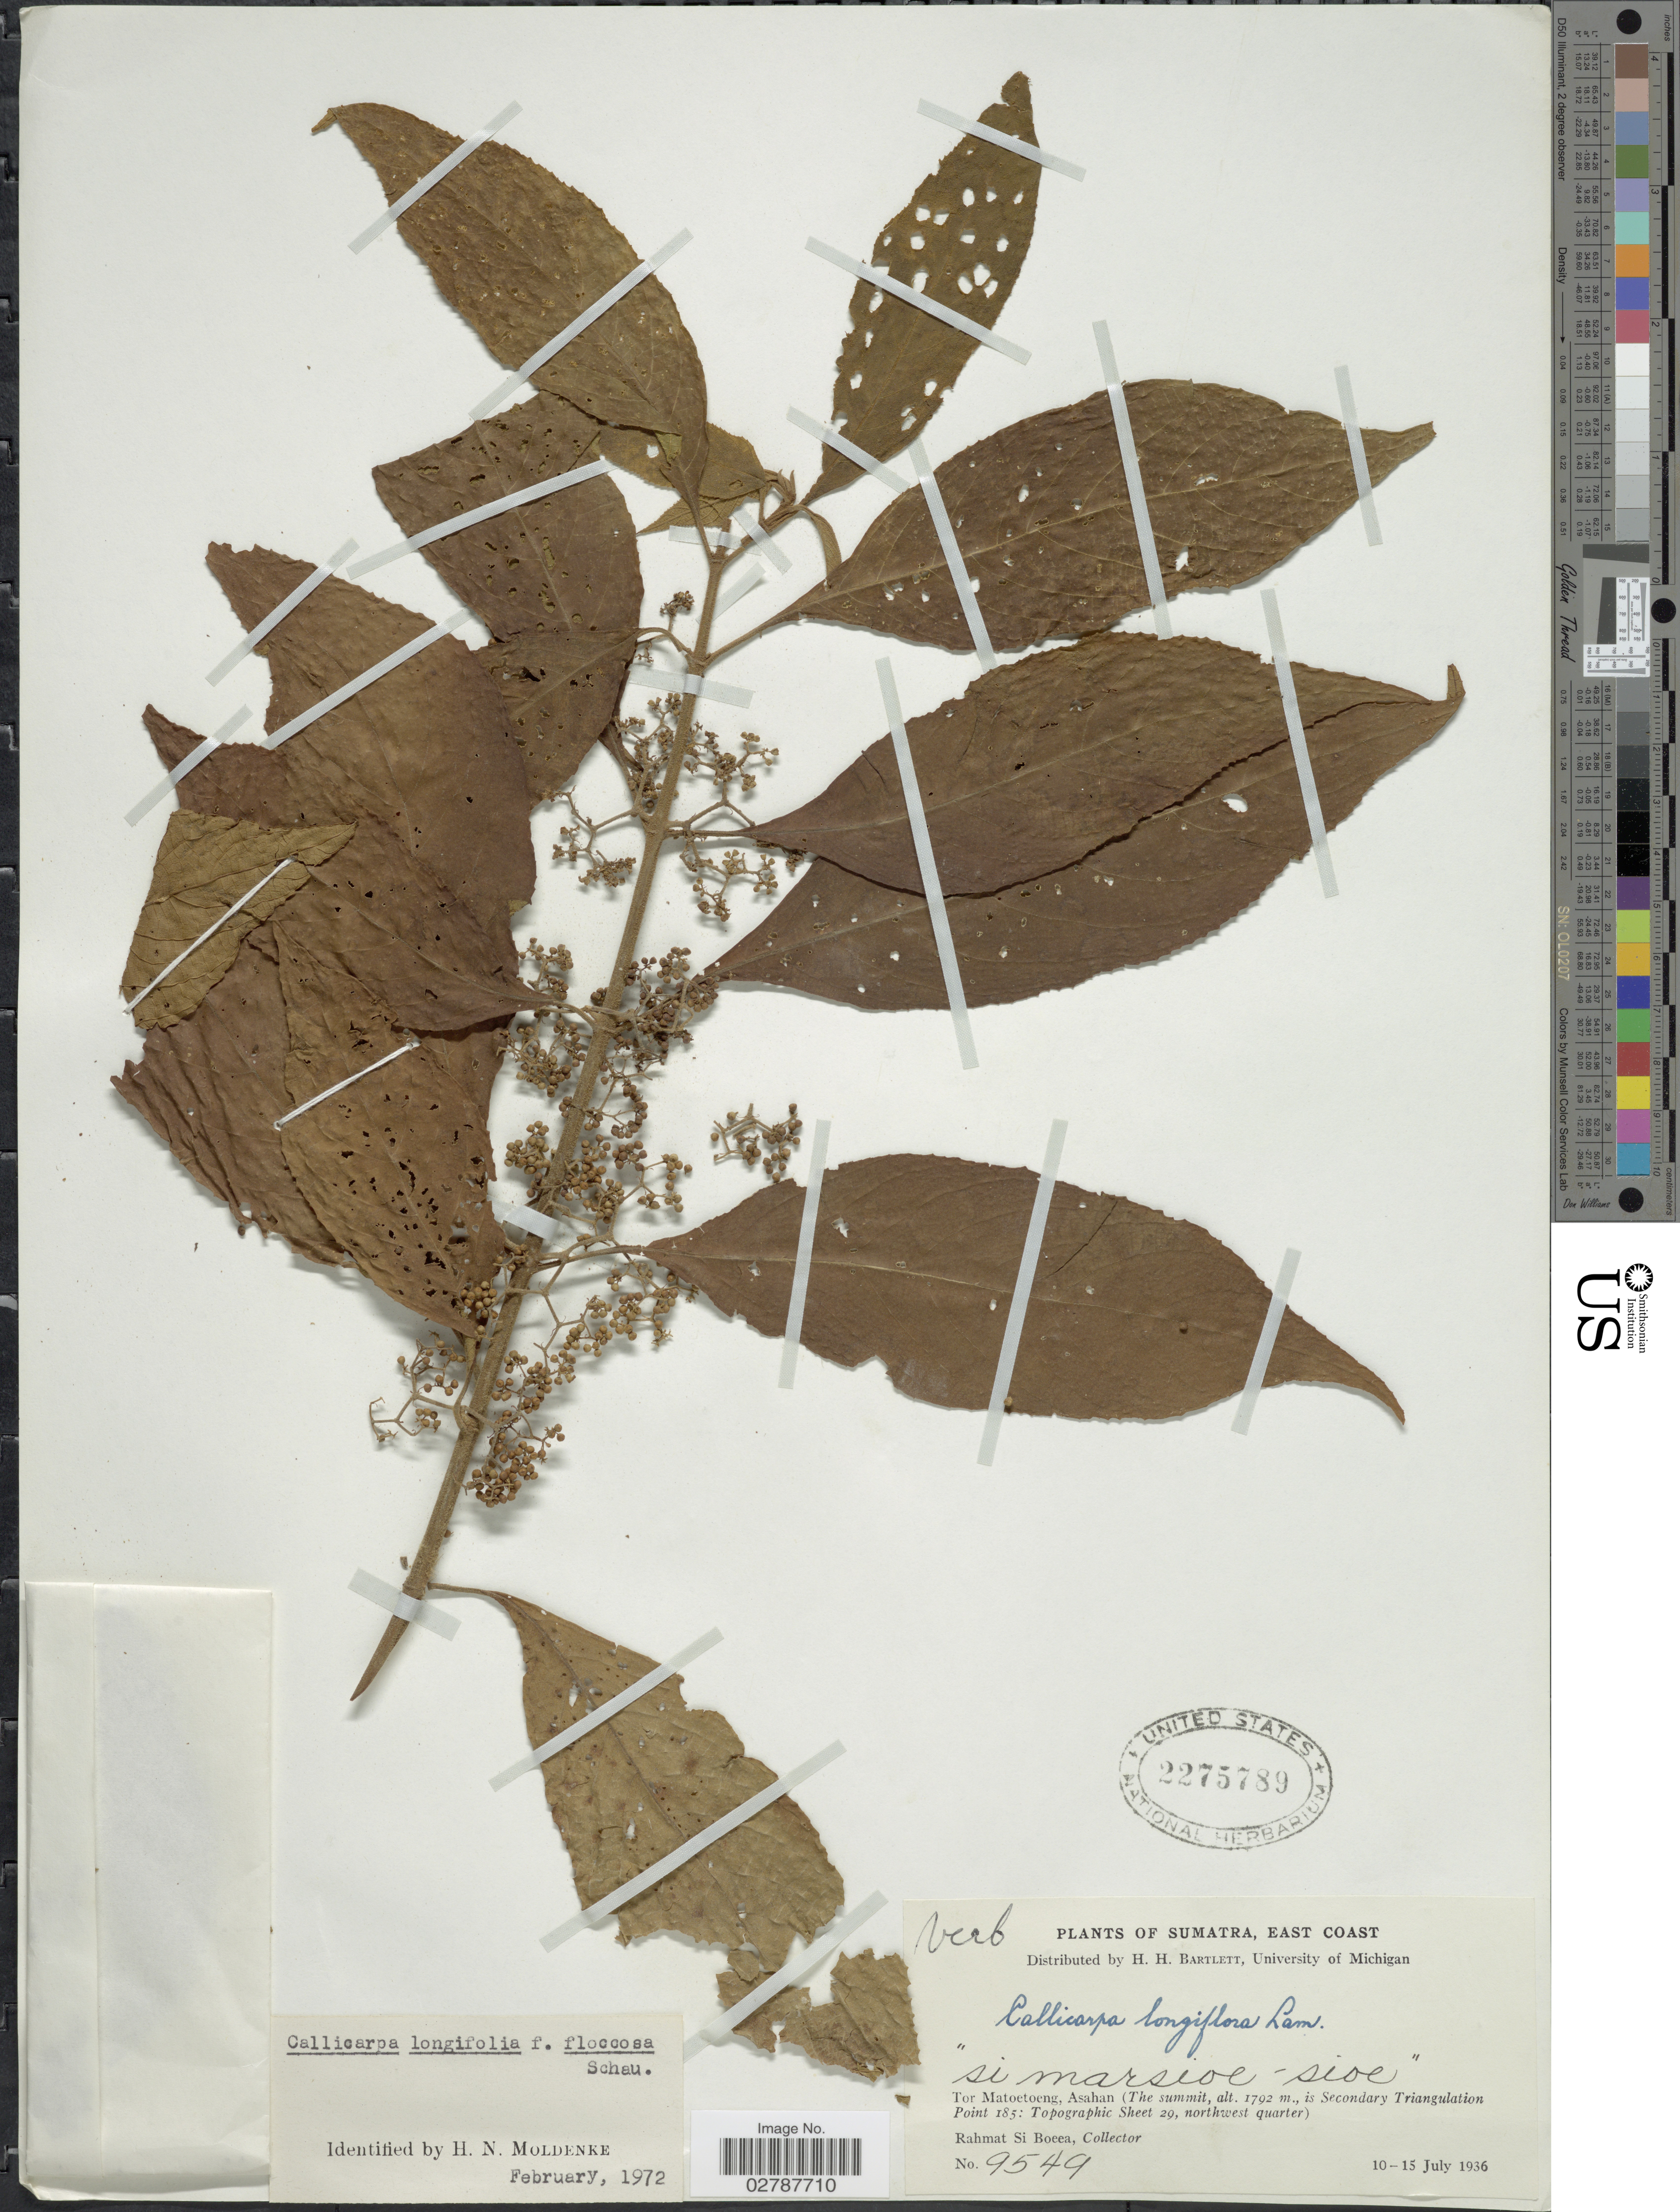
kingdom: Plantae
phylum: Tracheophyta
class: Magnoliopsida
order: Lamiales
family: Lamiaceae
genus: Callicarpa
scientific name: Callicarpa longifolia f. floccosa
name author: Schauer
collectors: Rahmat Si Boeea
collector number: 9549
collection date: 1936-07-10/1936-07-15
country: Indonesia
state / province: Sumatra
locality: East Coast. Tor Matoetoeng, Asahan (The summit, is Secondary Triangulation Point 185: Topographic Sheet 29, northwest quarter).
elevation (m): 1792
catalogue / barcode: US 2275789